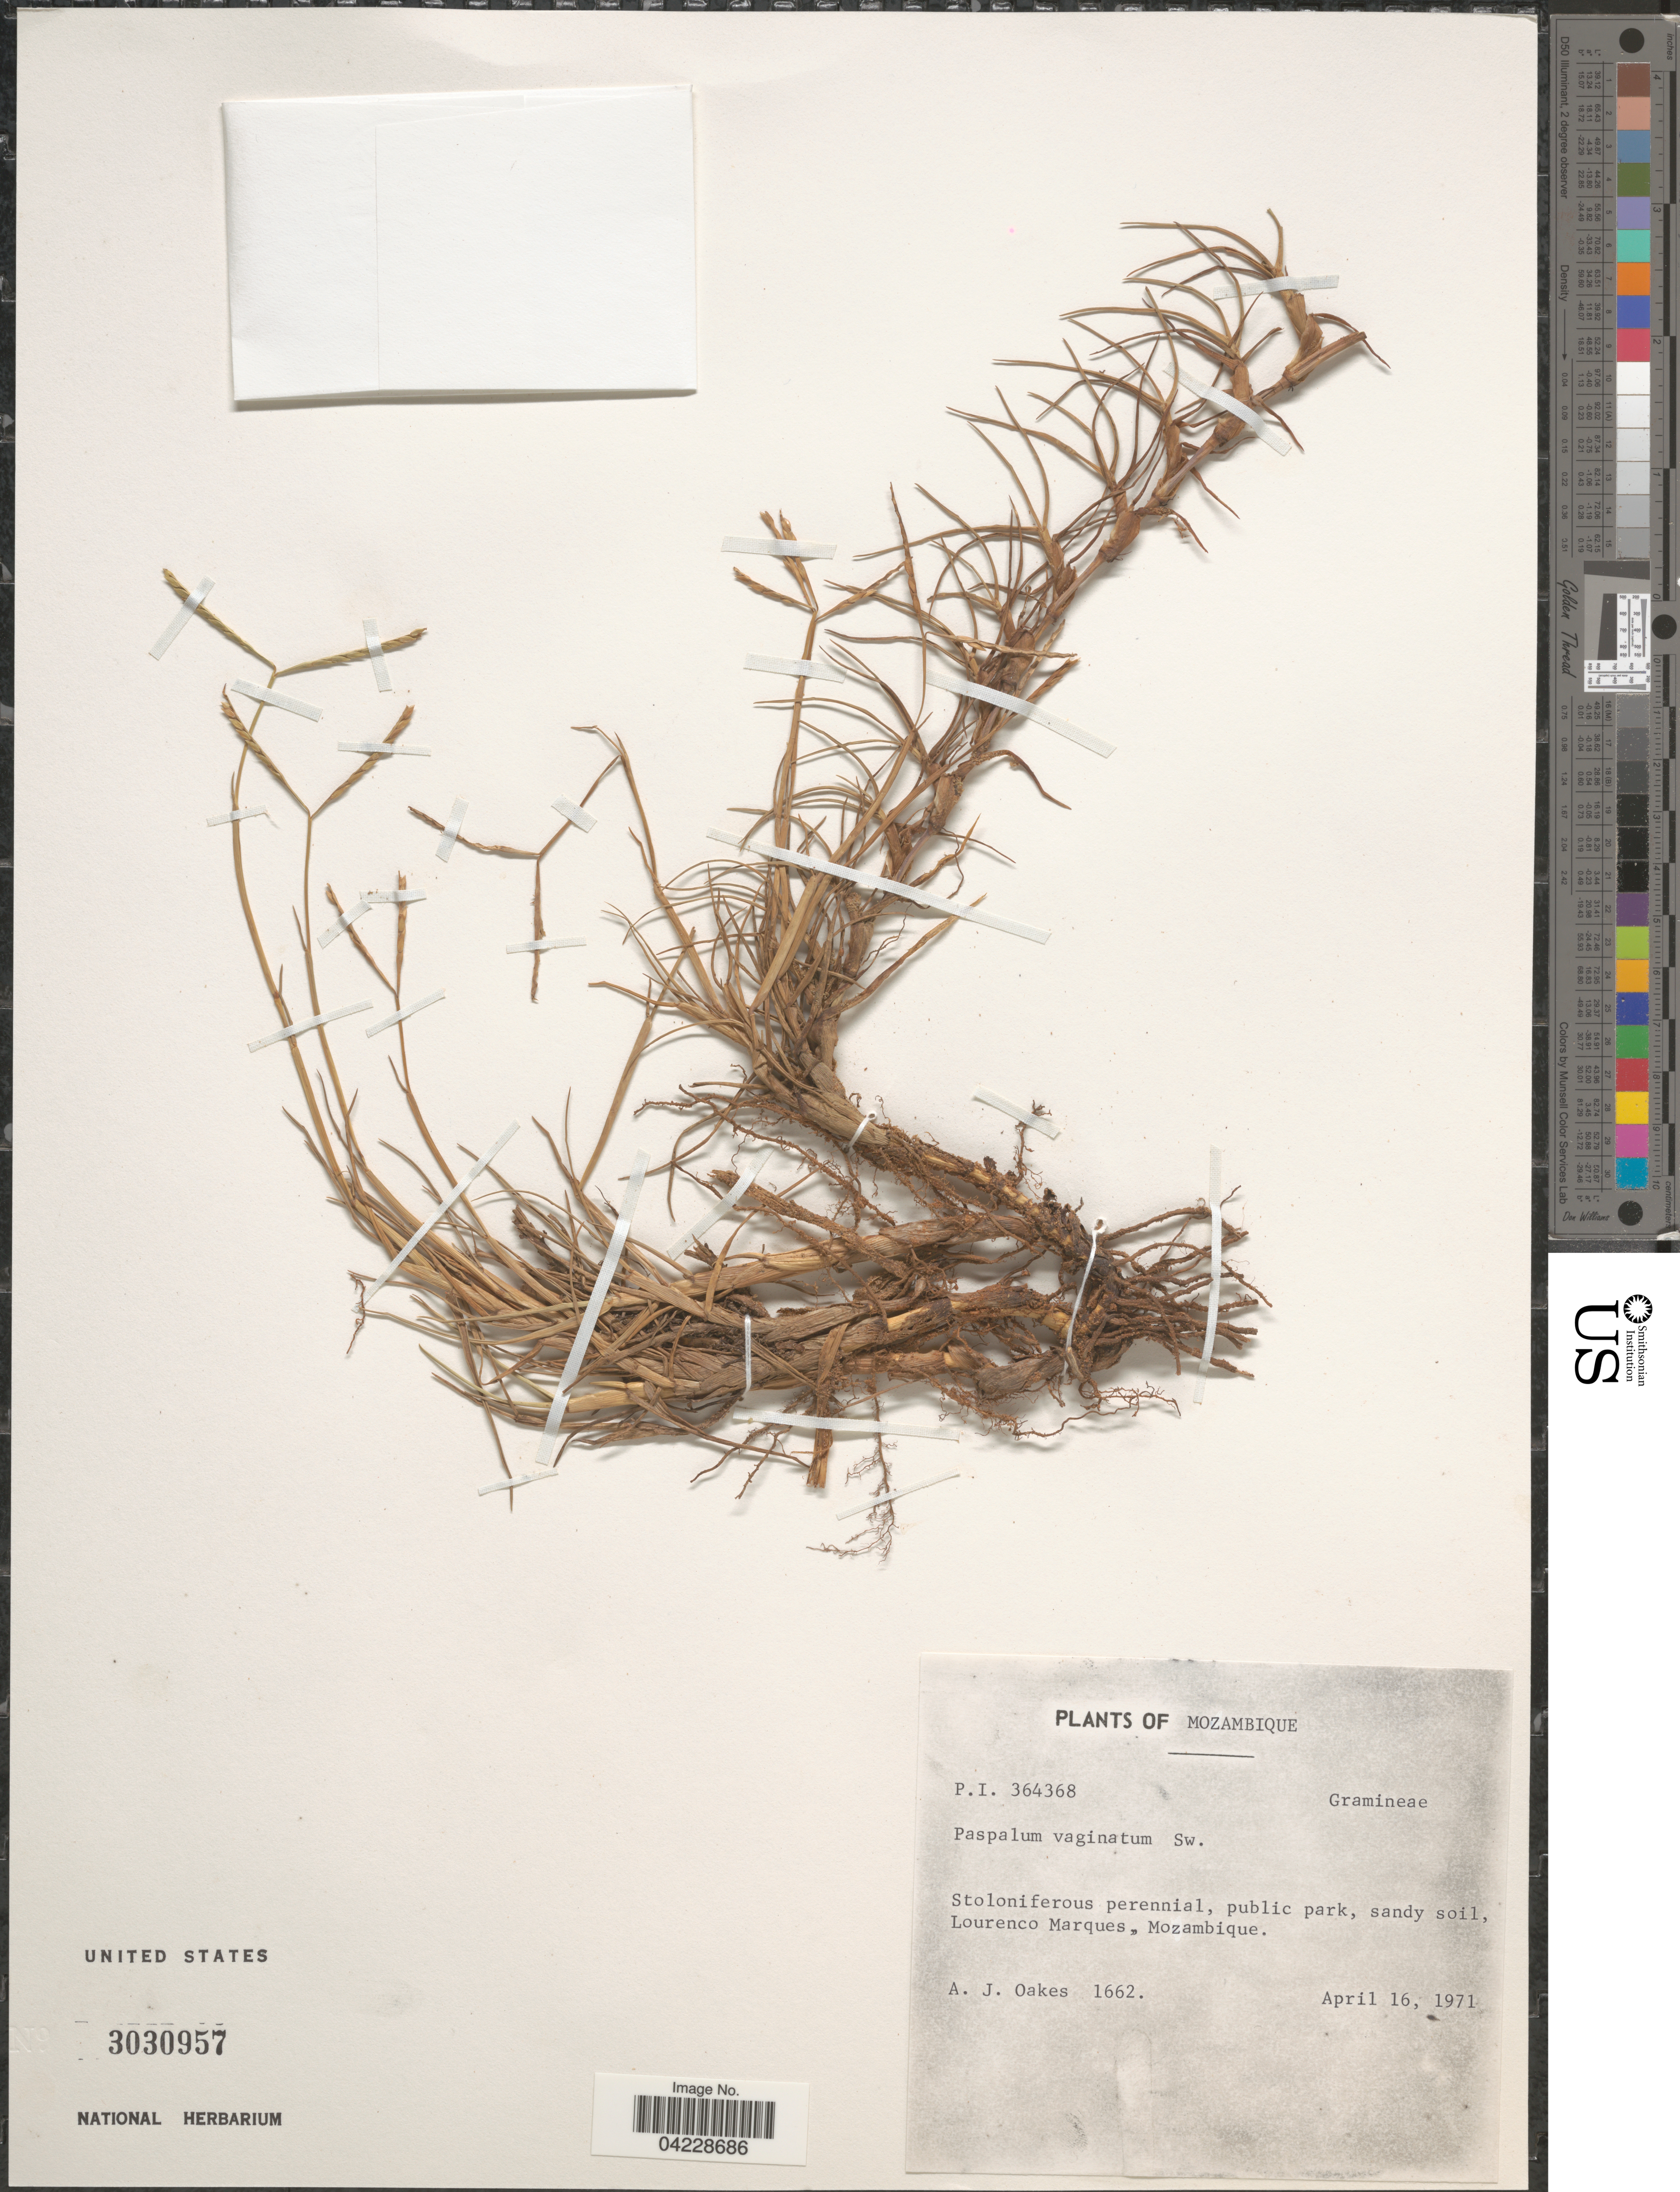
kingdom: Plantae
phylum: Tracheophyta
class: Liliopsida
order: Poales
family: Poaceae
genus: Paspalum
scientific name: Paspalum vaginatum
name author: Sw.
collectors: A. Oakes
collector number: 1662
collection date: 1971-04-16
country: Mozambique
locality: Public park, sandy soil, Lourenco Marques.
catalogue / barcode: US 3030957